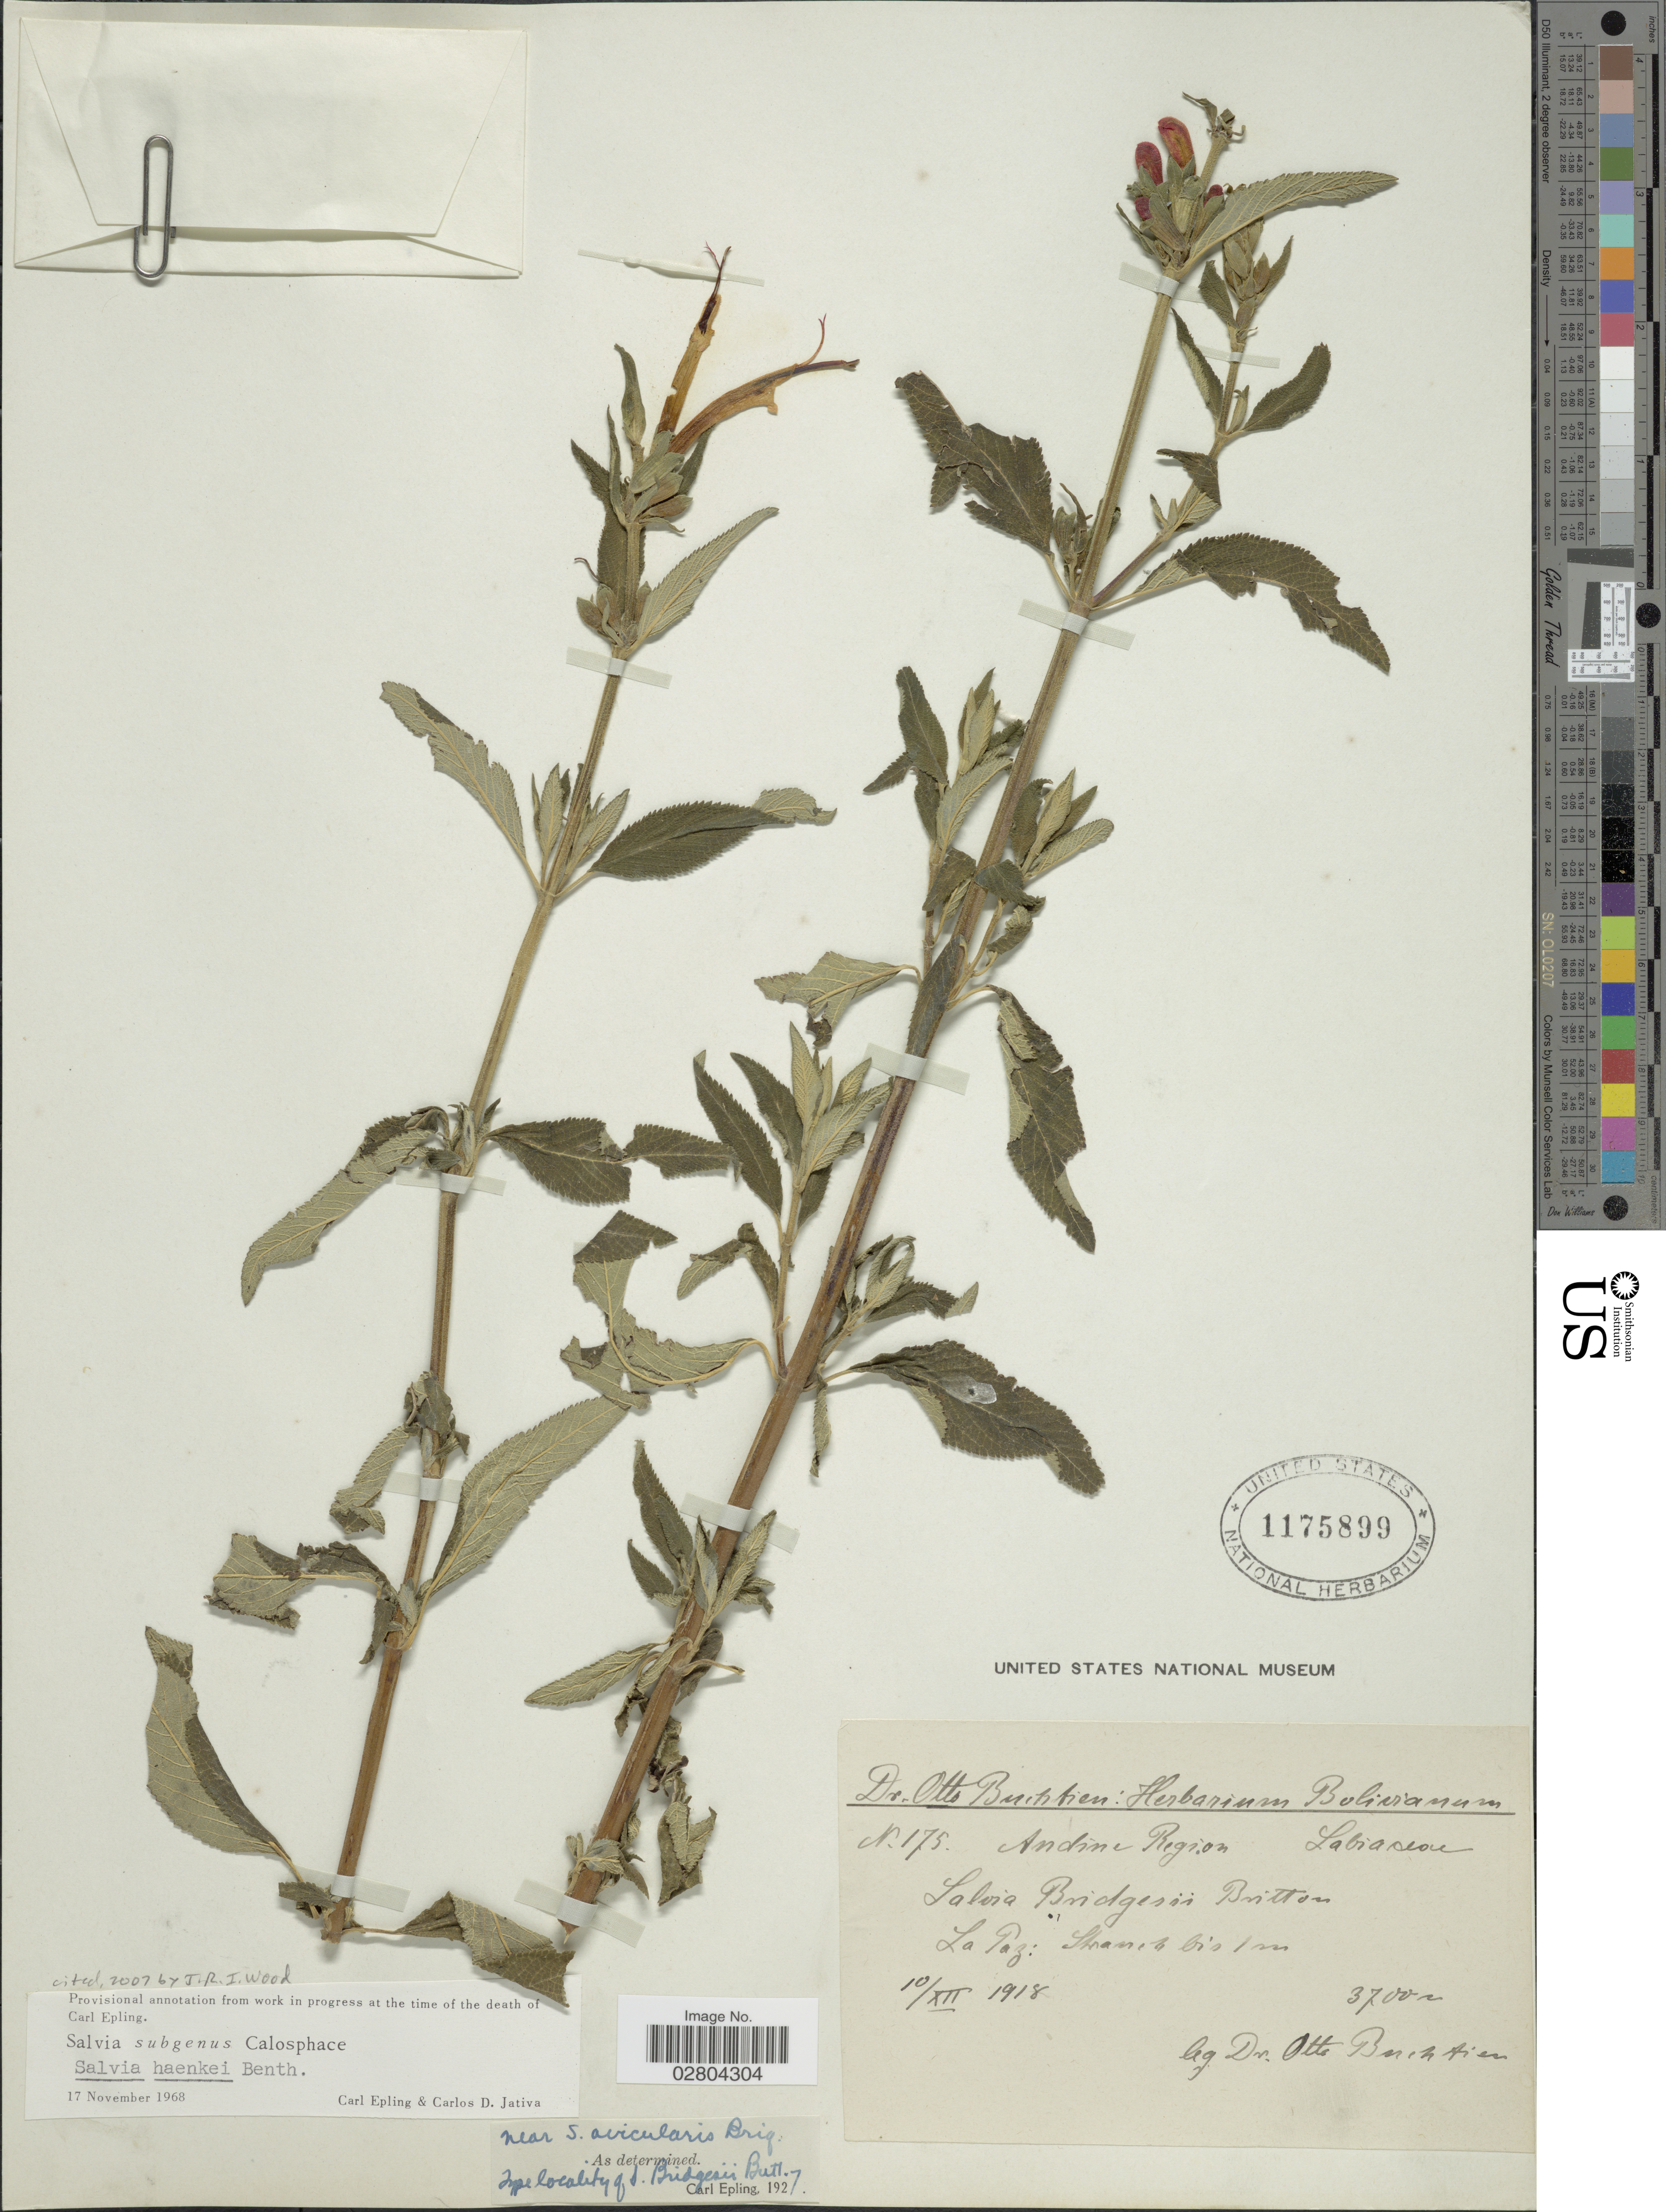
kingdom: Plantae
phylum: Tracheophyta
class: Magnoliopsida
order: Lamiales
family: Lamiaceae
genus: Salvia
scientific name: Salvia haenkei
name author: Benth.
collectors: O. Buchtien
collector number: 175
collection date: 1918-12-10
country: Bolivia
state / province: La Paz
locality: Andine Region.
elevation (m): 3700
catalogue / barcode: US 1175899